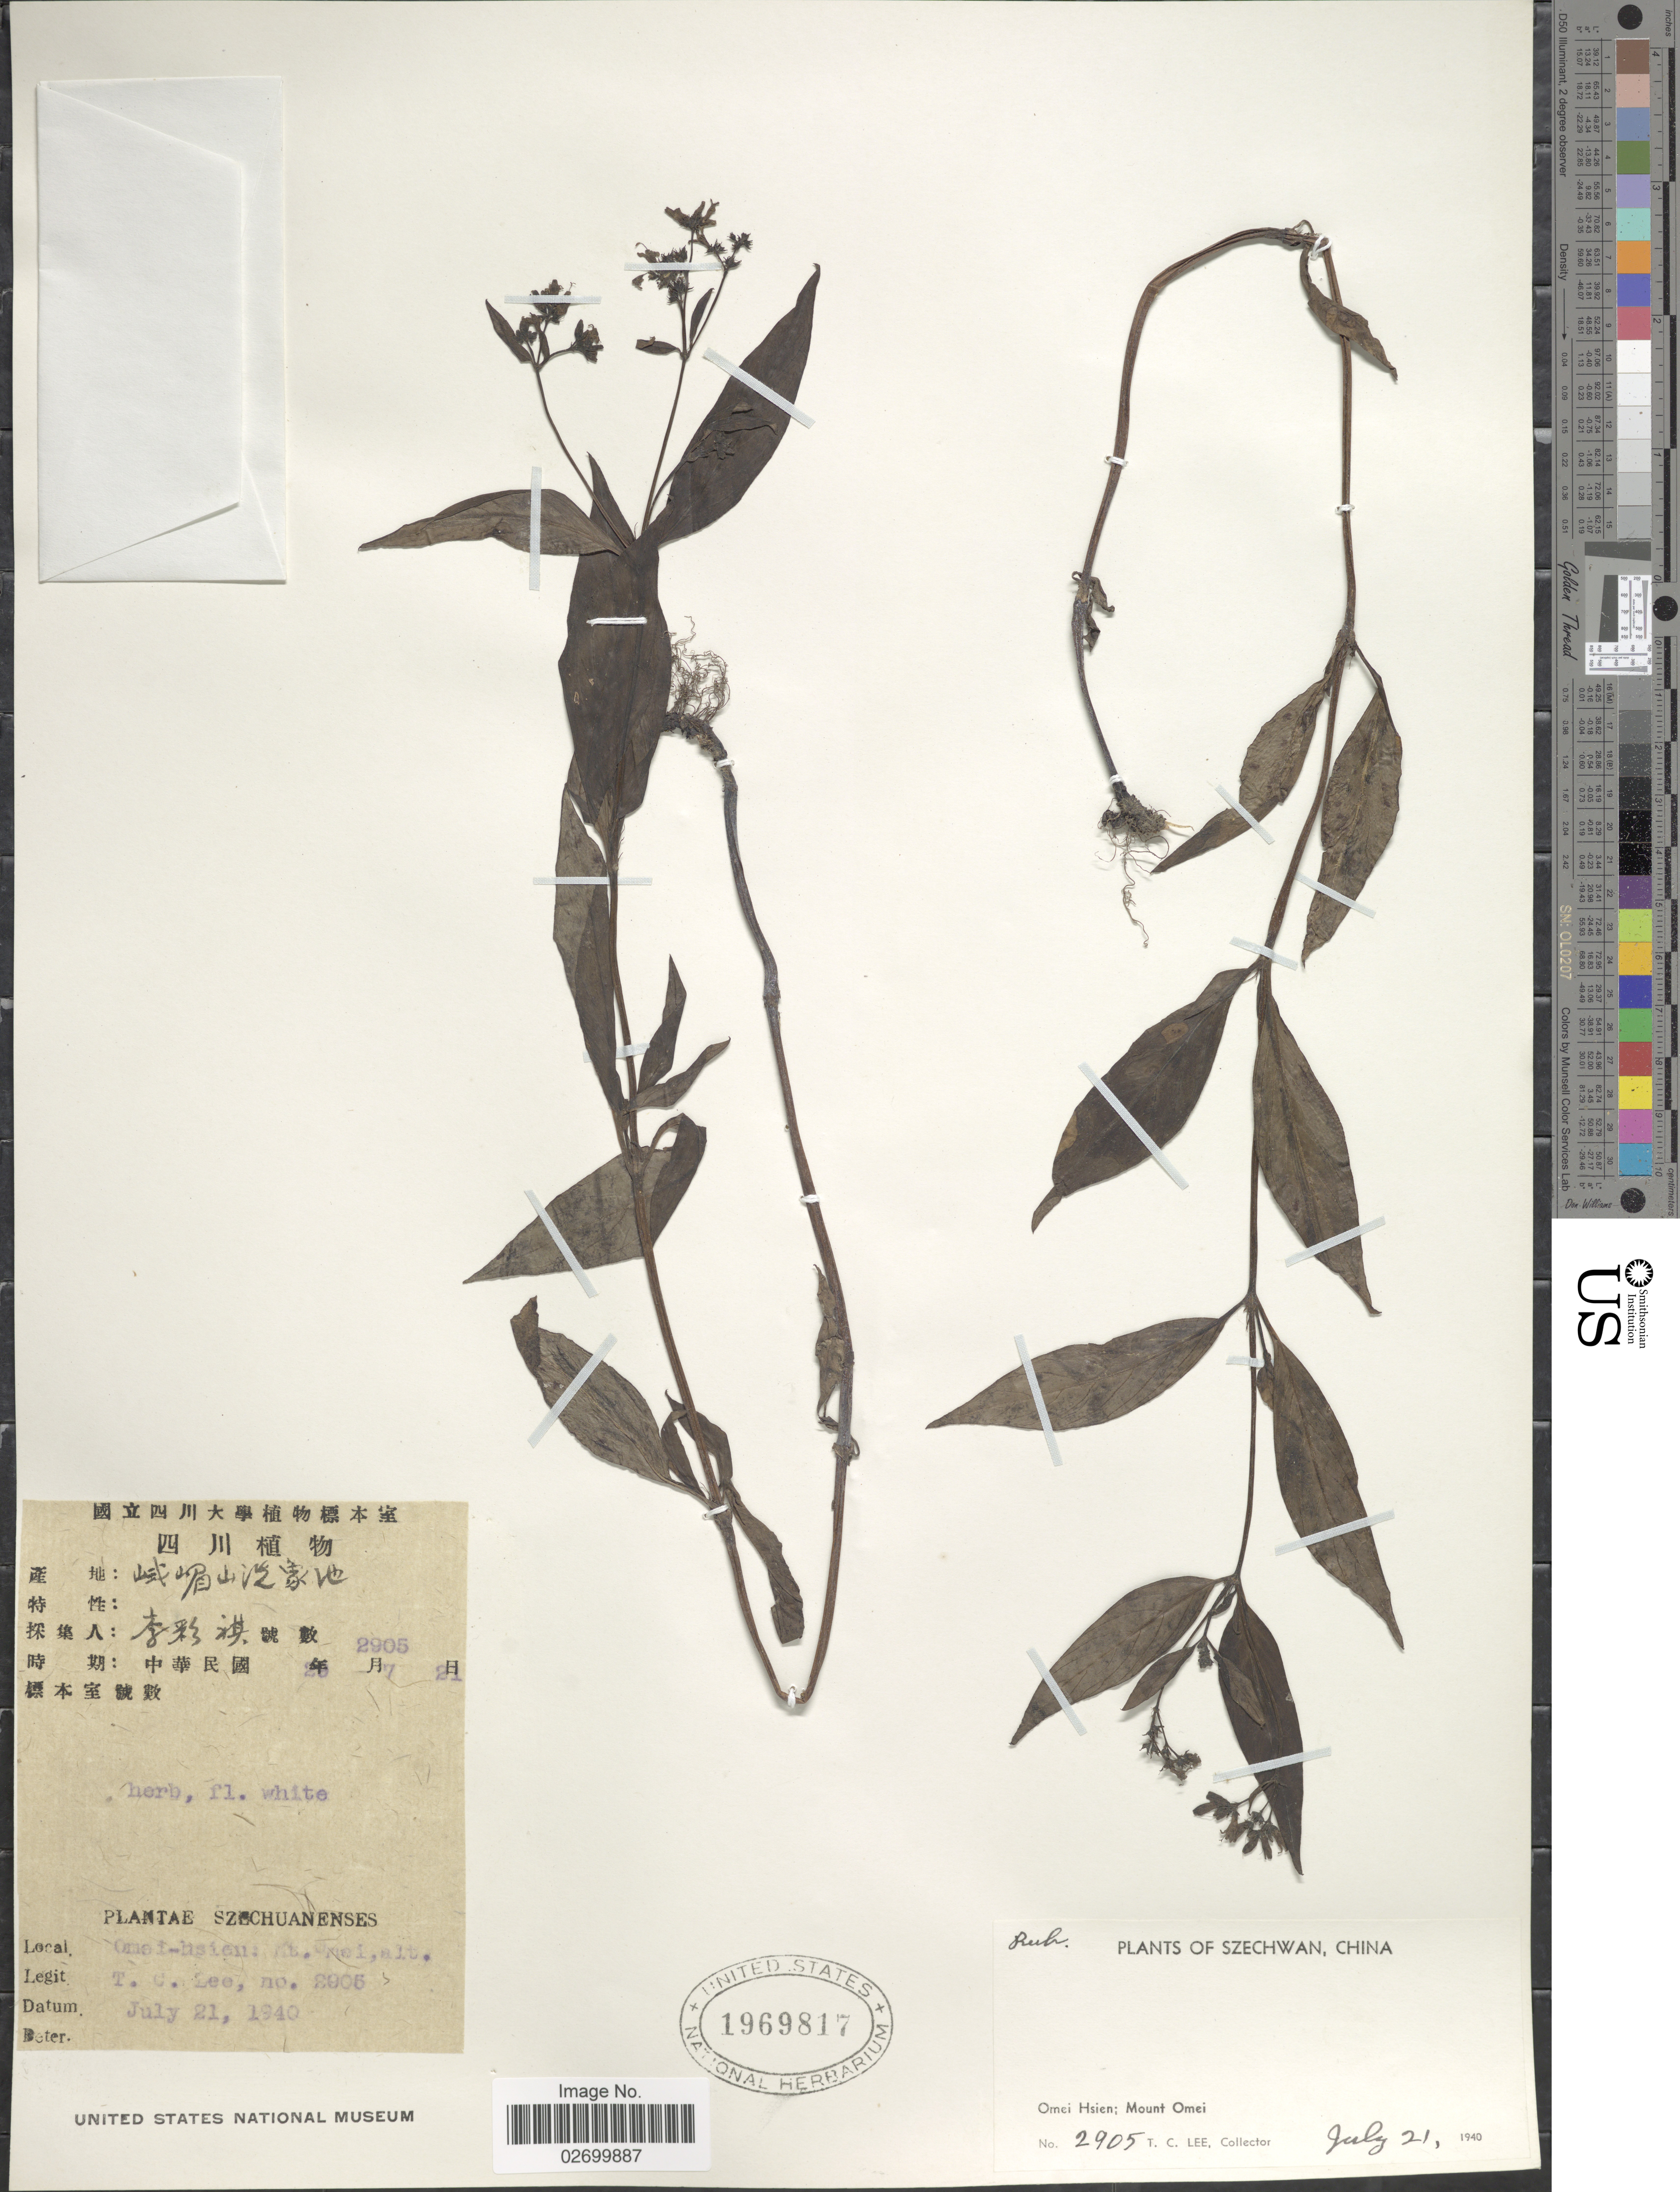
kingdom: Plantae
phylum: Tracheophyta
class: Magnoliopsida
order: Gentianales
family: Rubiaceae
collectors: T. Lee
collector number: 2905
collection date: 1940-07-21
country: China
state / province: Sichuan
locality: Szechwan. Omei Hsien: Mount Omei.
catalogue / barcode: US 1969817